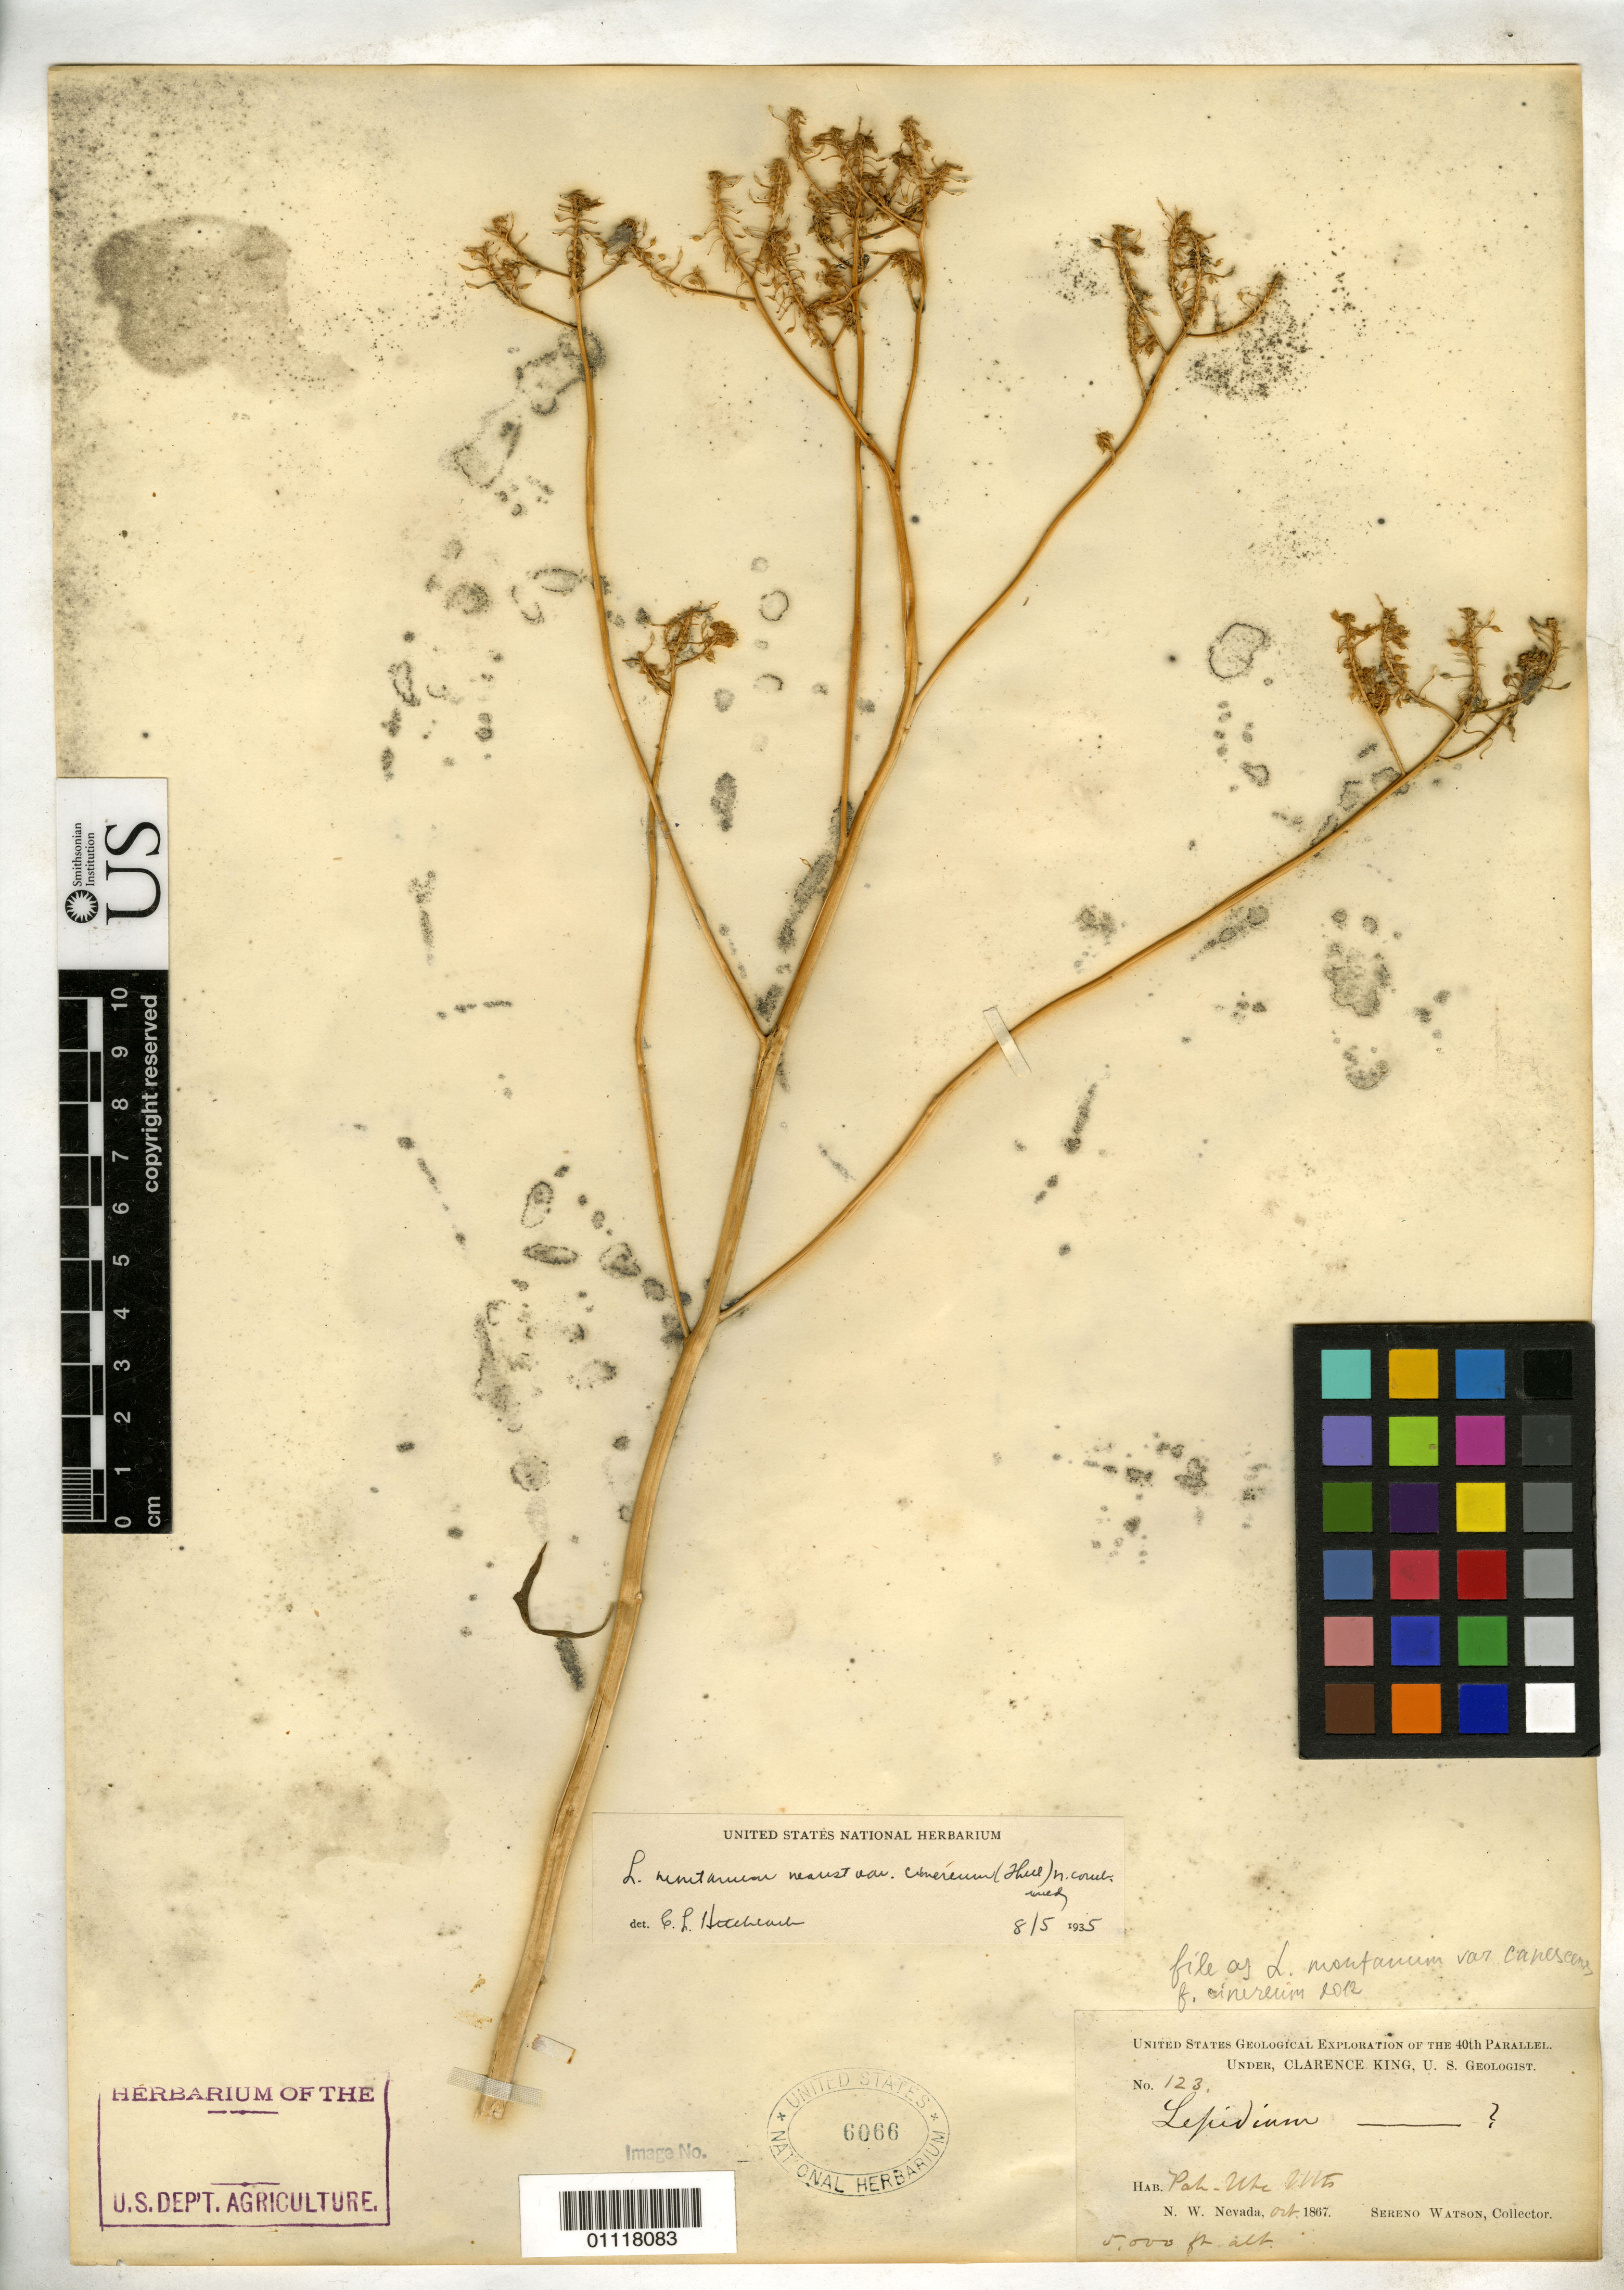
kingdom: Plantae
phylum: Tracheophyta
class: Magnoliopsida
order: Brassicales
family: Brassicaceae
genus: Lepidium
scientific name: Lepidium montanum f. cinereum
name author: C.L. Hitchc.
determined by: Hitchcock, C. L.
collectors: S. Watson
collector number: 123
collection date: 1867-10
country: United States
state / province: Nevada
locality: Pah-Ute Mts.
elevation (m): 1524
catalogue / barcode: US 6066